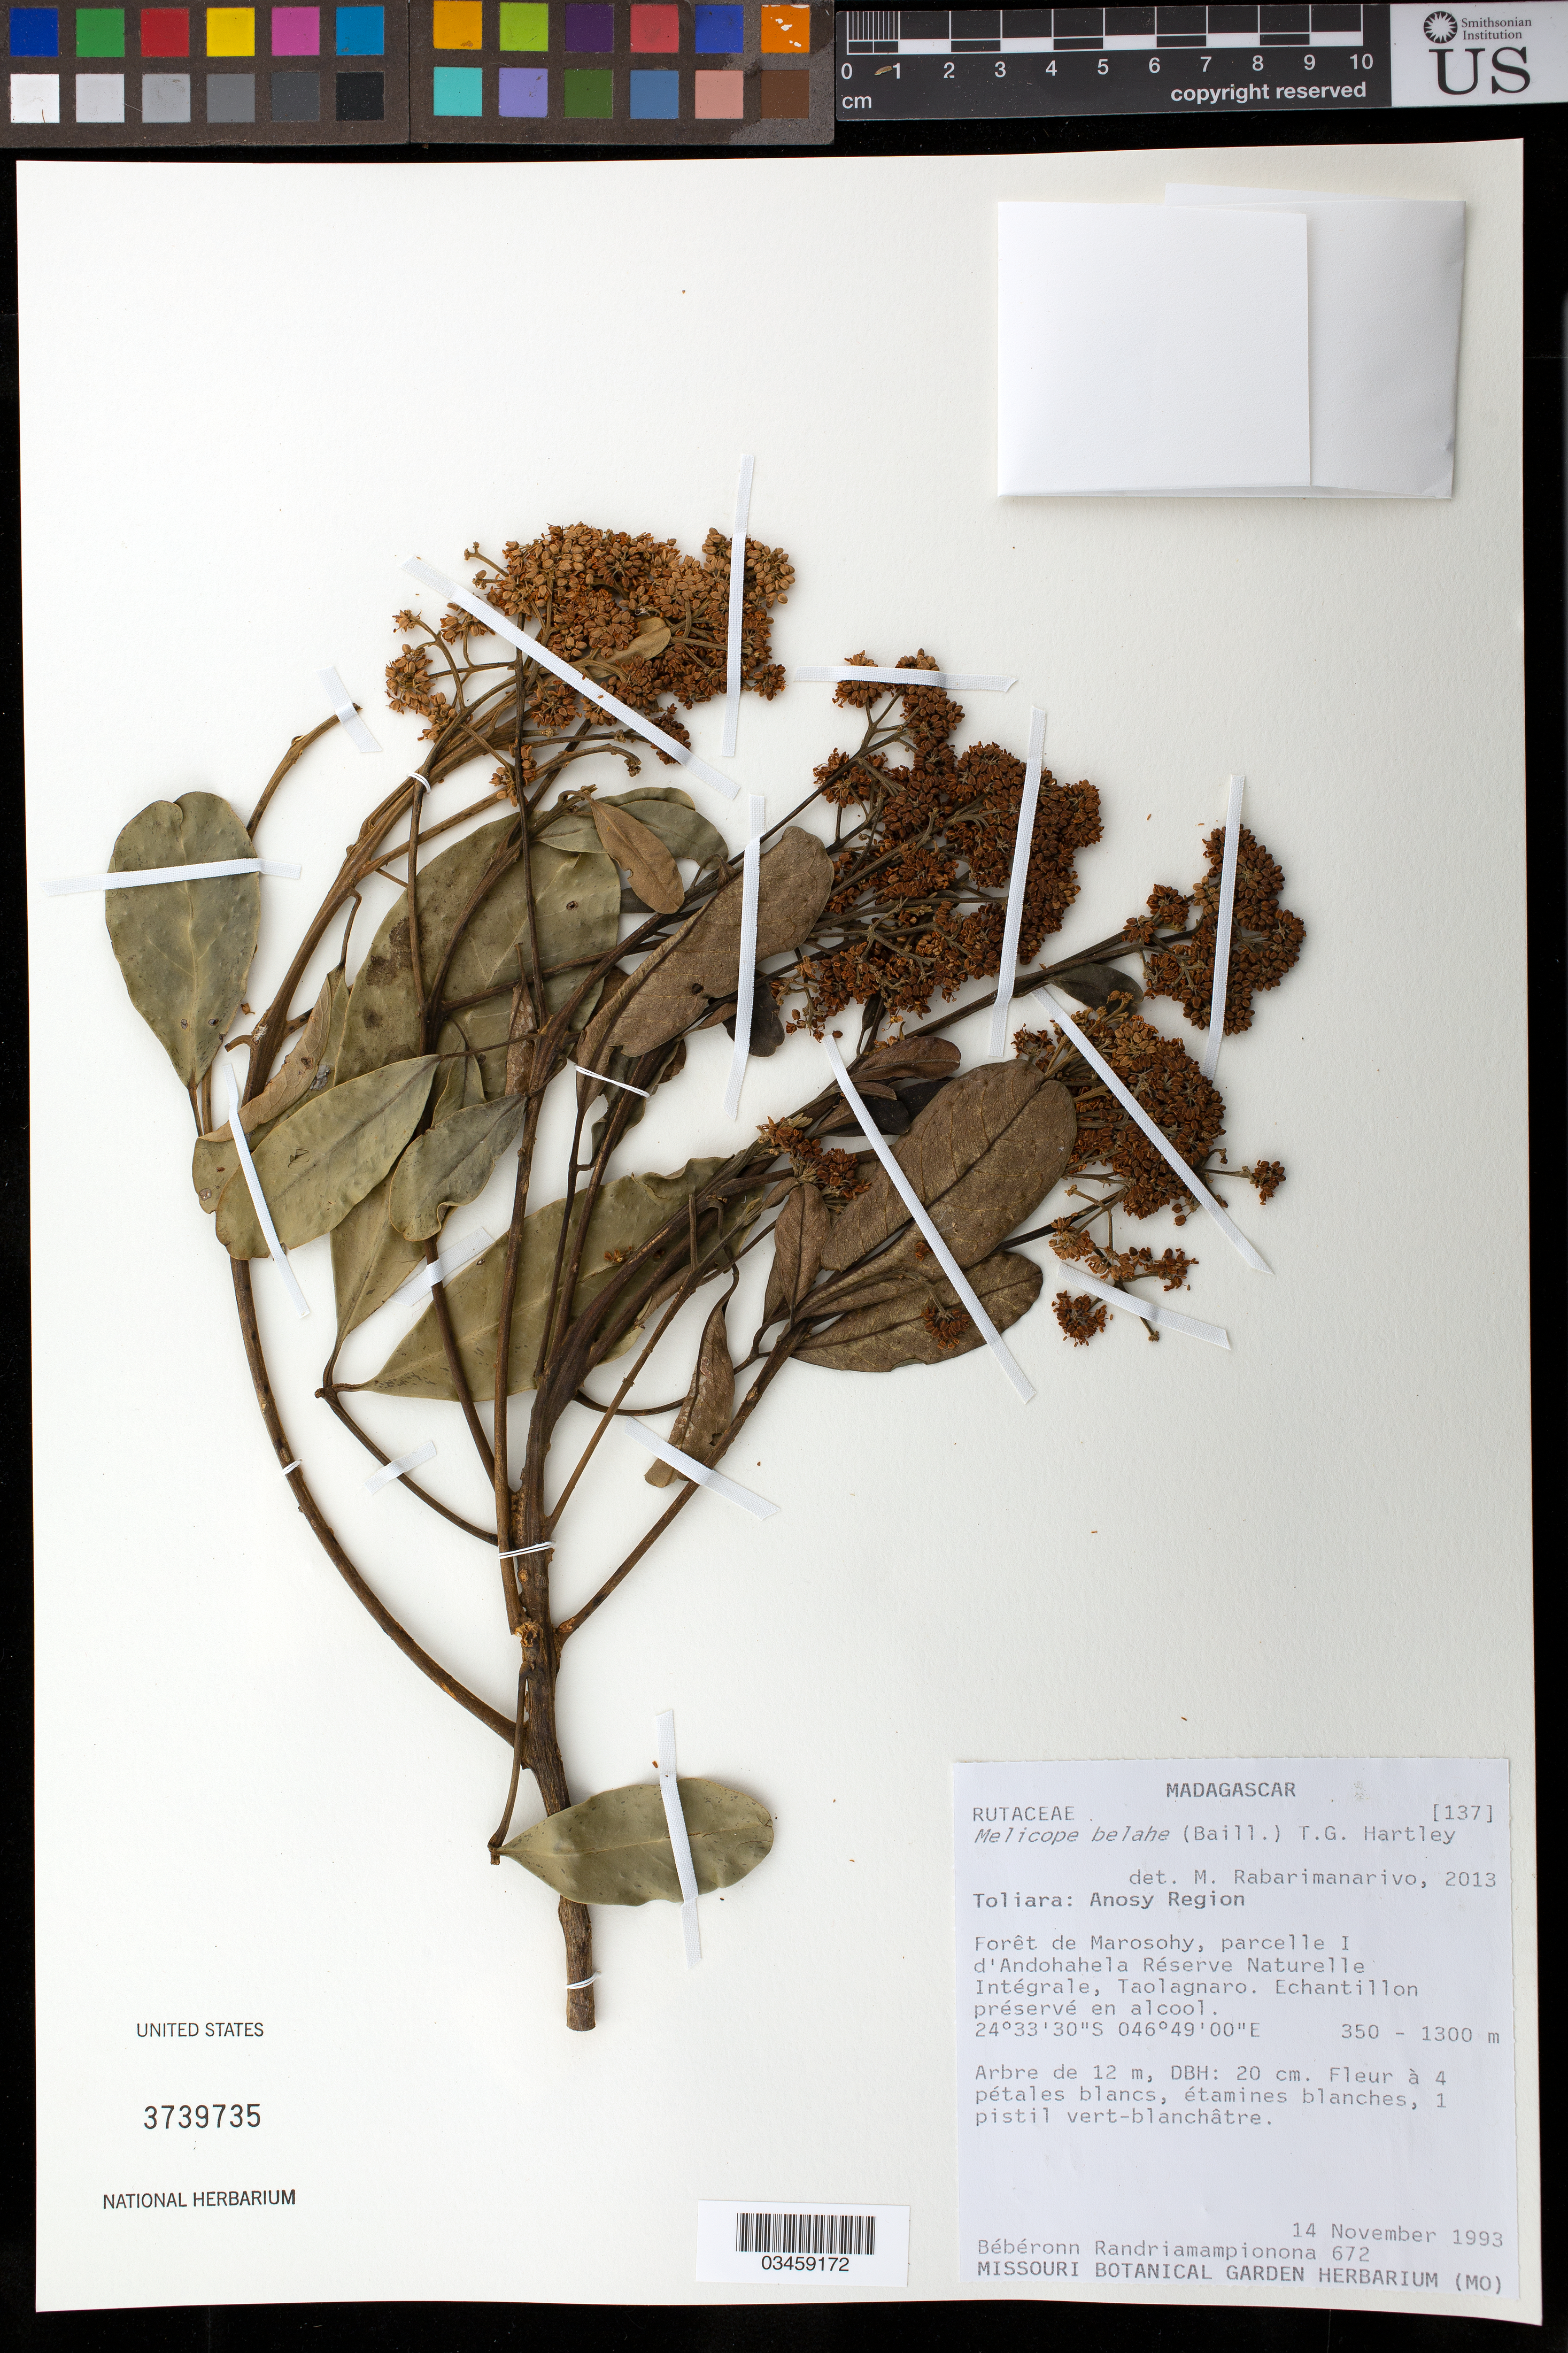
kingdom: Plantae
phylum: Tracheophyta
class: Magnoliopsida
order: Sapindales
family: Rutaceae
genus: Melicope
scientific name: Melicope belahe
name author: (Baill.) T.G. Hartley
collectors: B. Randriamampionona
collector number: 672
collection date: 1993-11-14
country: Madagascar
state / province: Anosy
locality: Anosy Region. Forêt de Marosohy, parcelle I d'Andohahela Réserve Naturelle Intégrale, Taolagnaro.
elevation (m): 350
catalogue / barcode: US 3739735